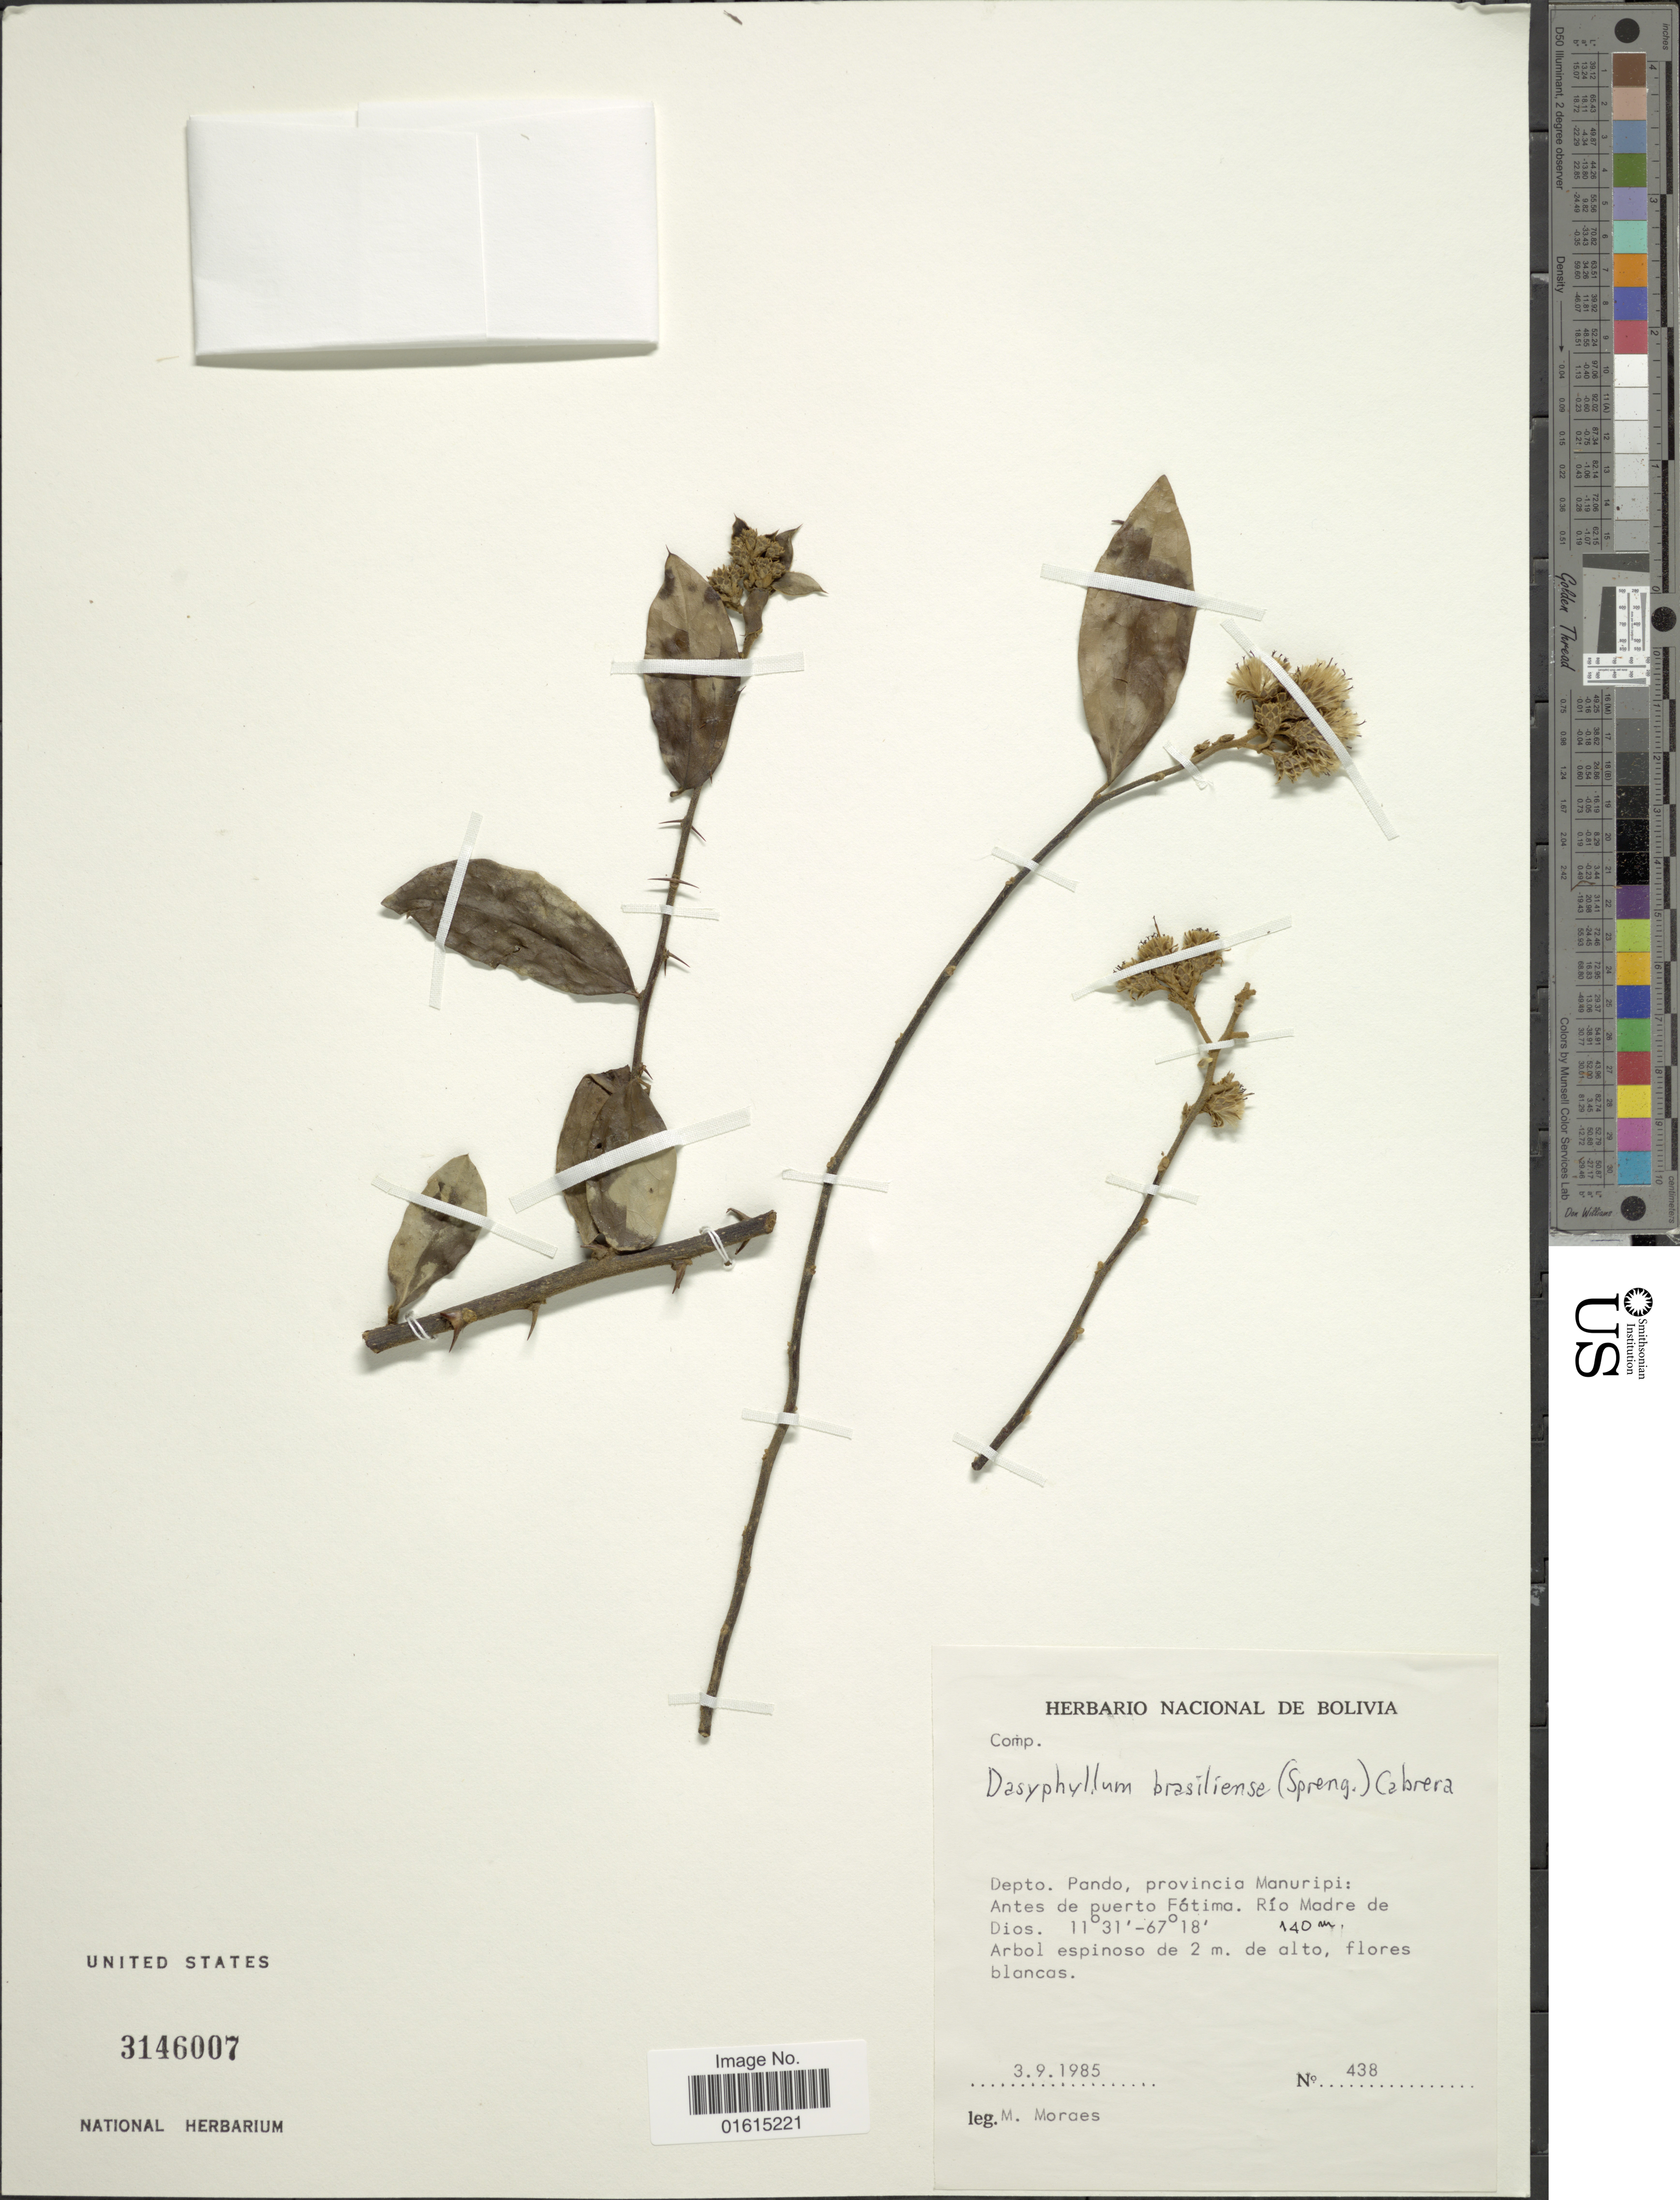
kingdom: Plantae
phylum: Tracheophyta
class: Magnoliopsida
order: Asterales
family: Asteraceae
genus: Dasyphyllum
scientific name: Dasyphyllum brasiliense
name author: (Spreng.) Cabrera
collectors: M. Moraes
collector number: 438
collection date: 1985-09-03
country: Bolivia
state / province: Pando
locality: Depto. Pando, provincia Manuripi, Antes de puerto Fatima, Rio Madre de Dios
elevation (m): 140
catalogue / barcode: US 3146007